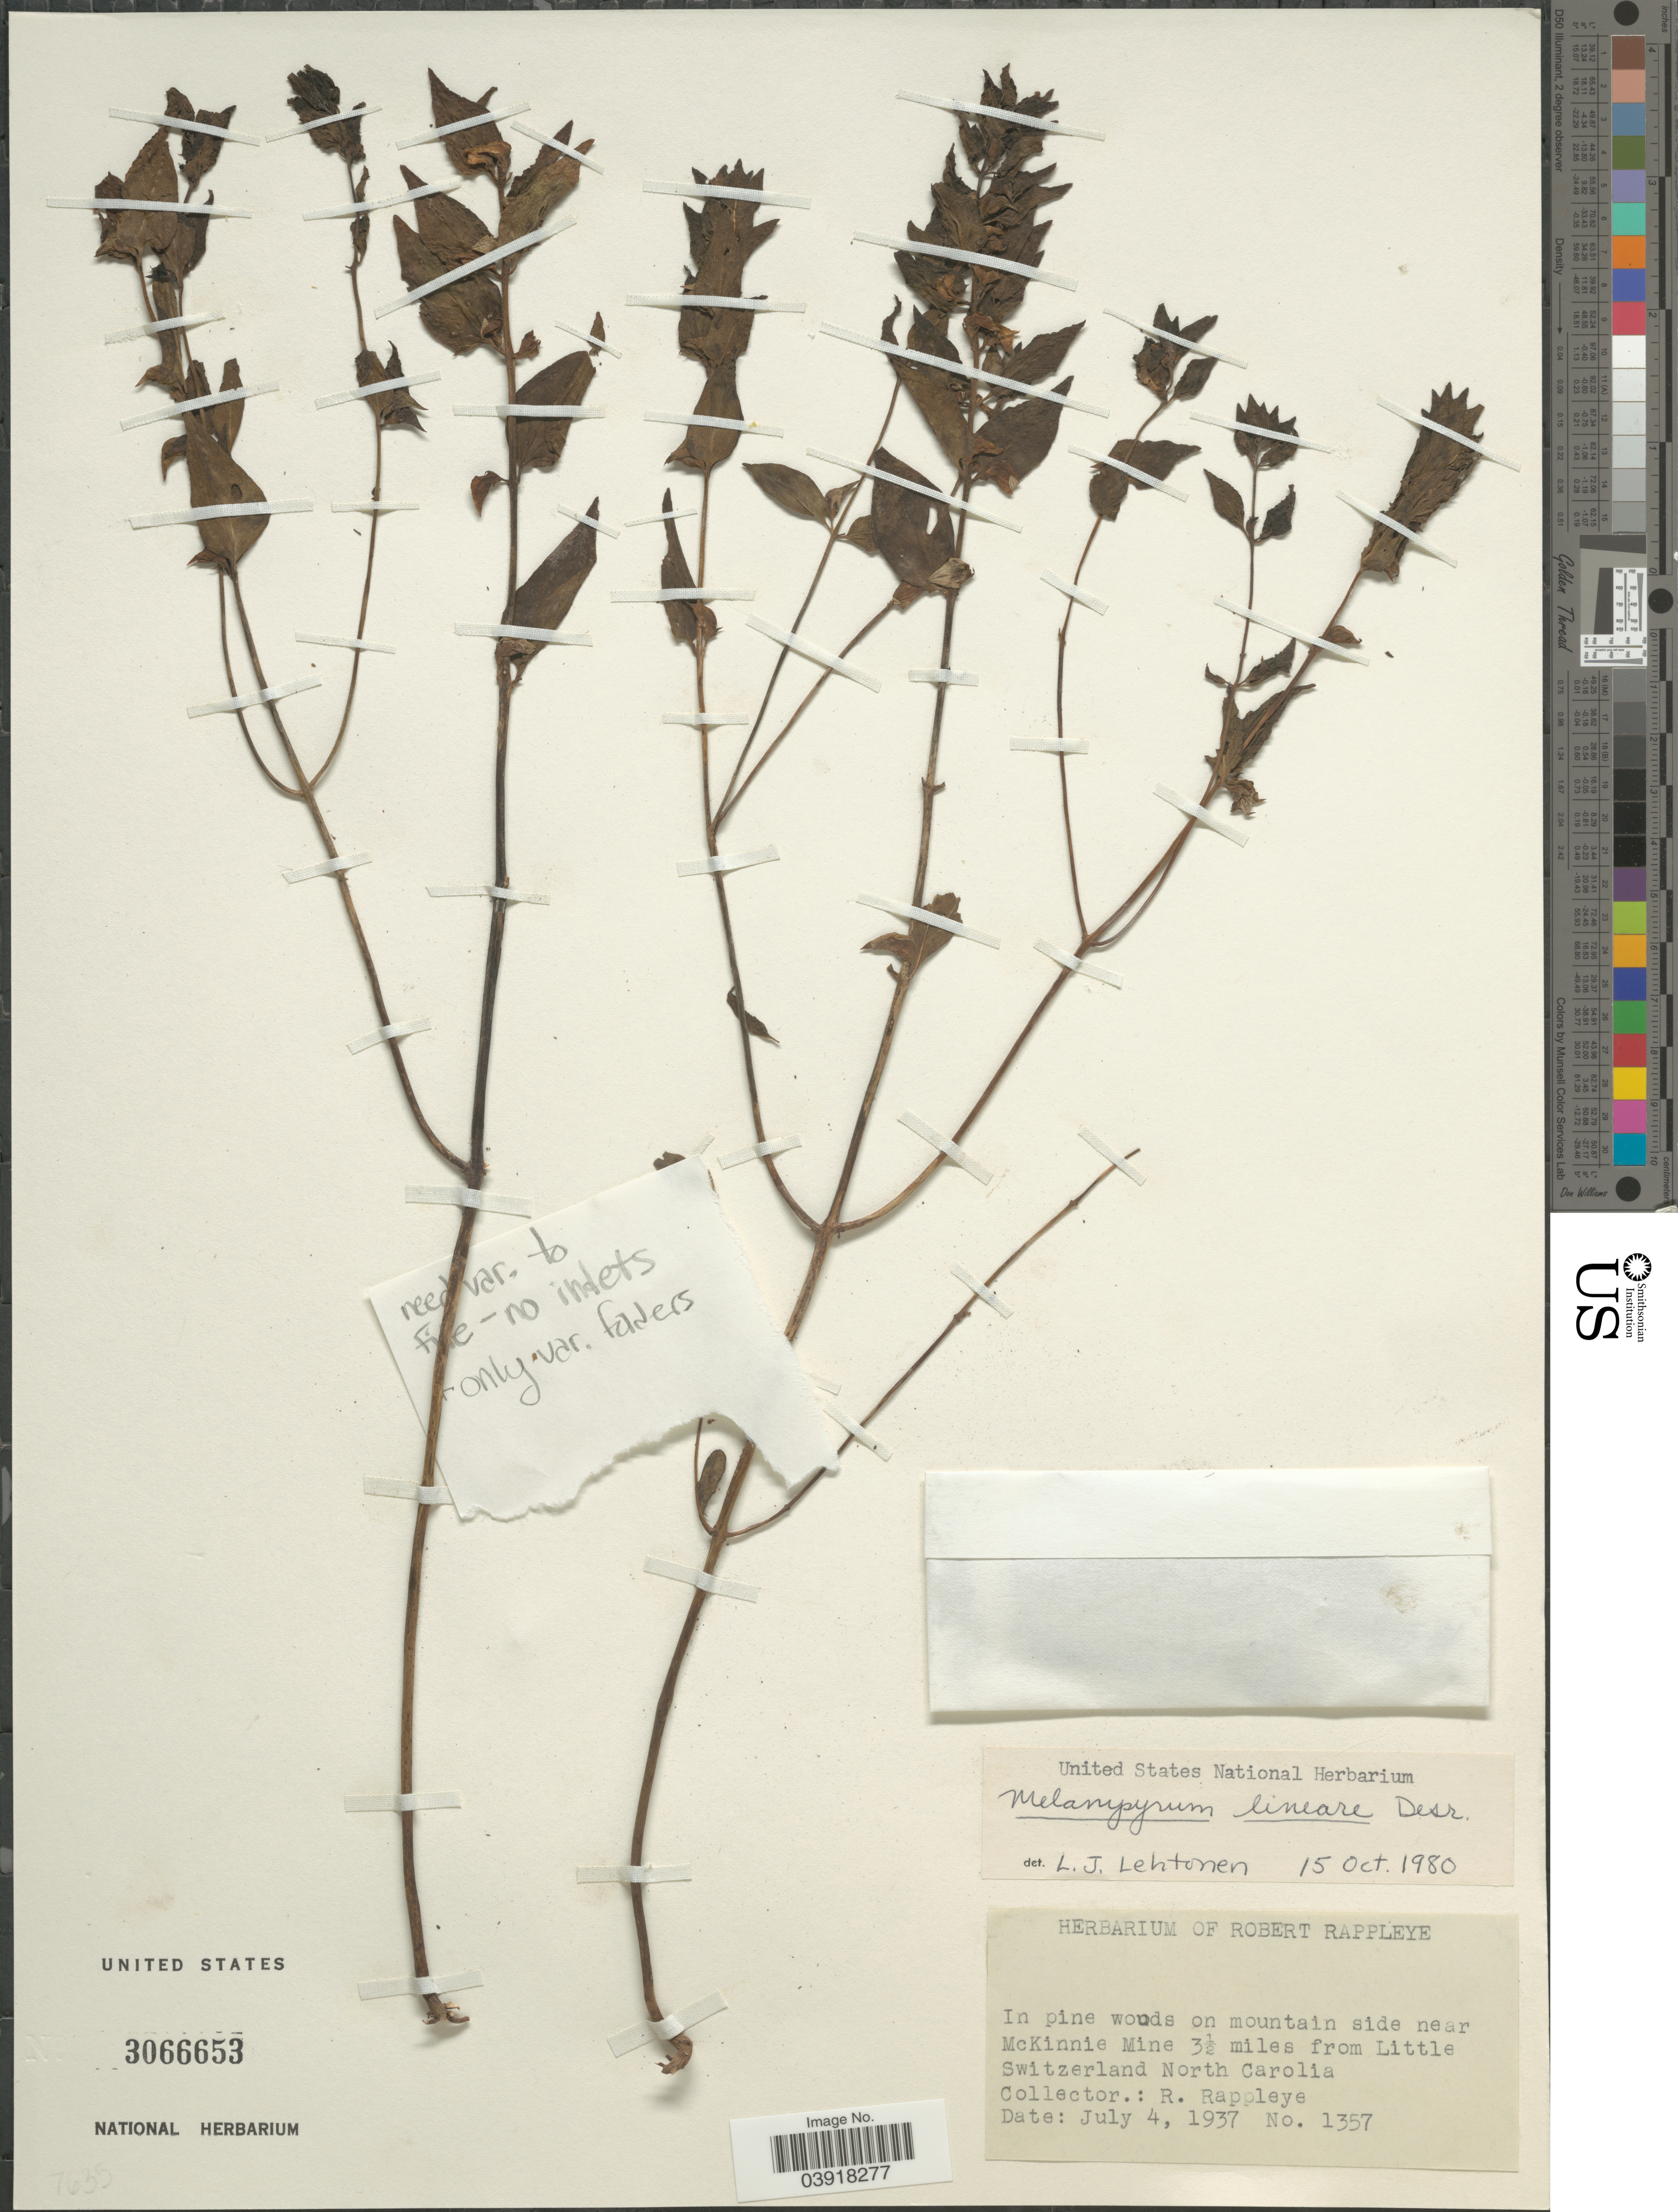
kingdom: Plantae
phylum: Tracheophyta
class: Magnoliopsida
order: Lamiales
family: Orobanchaceae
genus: Melampyrum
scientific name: Melampyrum lineare var. latifolium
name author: (Muhl.) P. Beauv.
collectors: R. Rappleye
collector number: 1357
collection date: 1937-07-04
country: United States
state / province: North Carolina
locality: On mountain side near McKinnie Mine 3½ miles from Little Switzerland.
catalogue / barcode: US 3066653